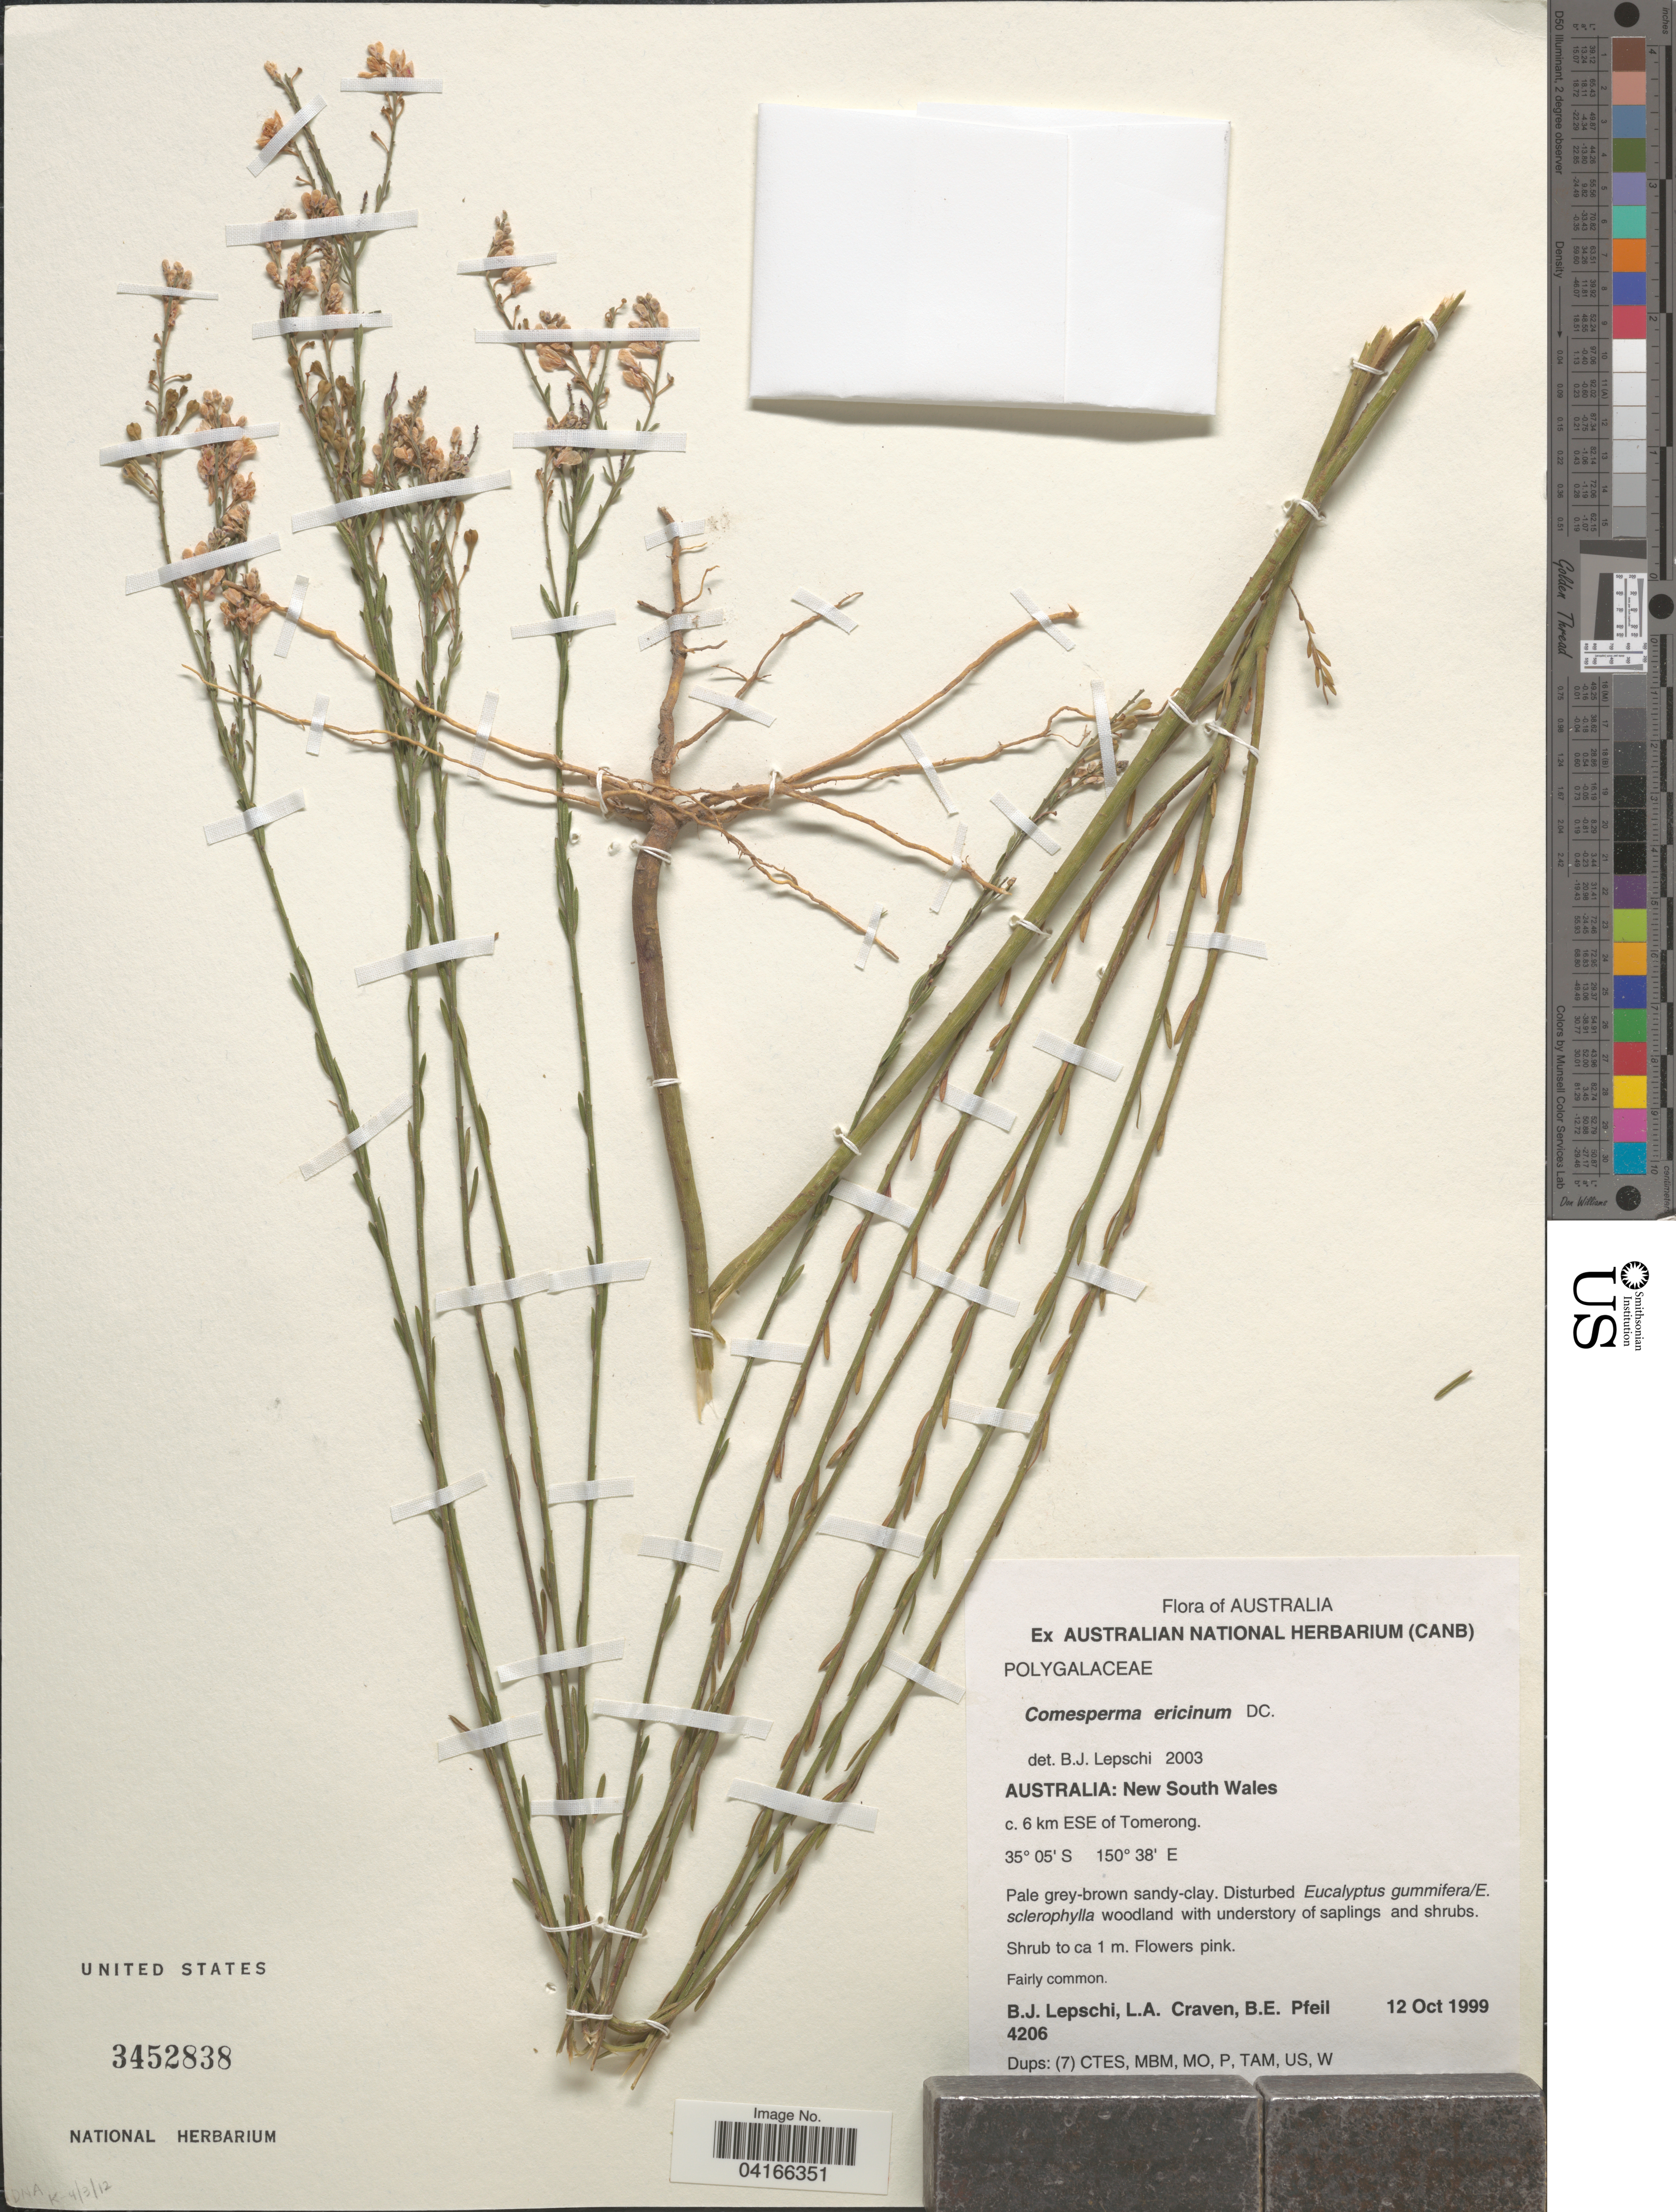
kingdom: Plantae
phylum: Tracheophyta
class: Magnoliopsida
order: Fabales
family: Polygalaceae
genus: Comesperma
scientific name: Comesperma ericinum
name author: DC.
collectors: B. Lepschi, L. A. Craven & B. Pfeil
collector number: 4206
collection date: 1999-10-12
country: Australia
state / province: New South Wales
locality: C. 6 km ESE of Tomerong.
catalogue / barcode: US 3452838